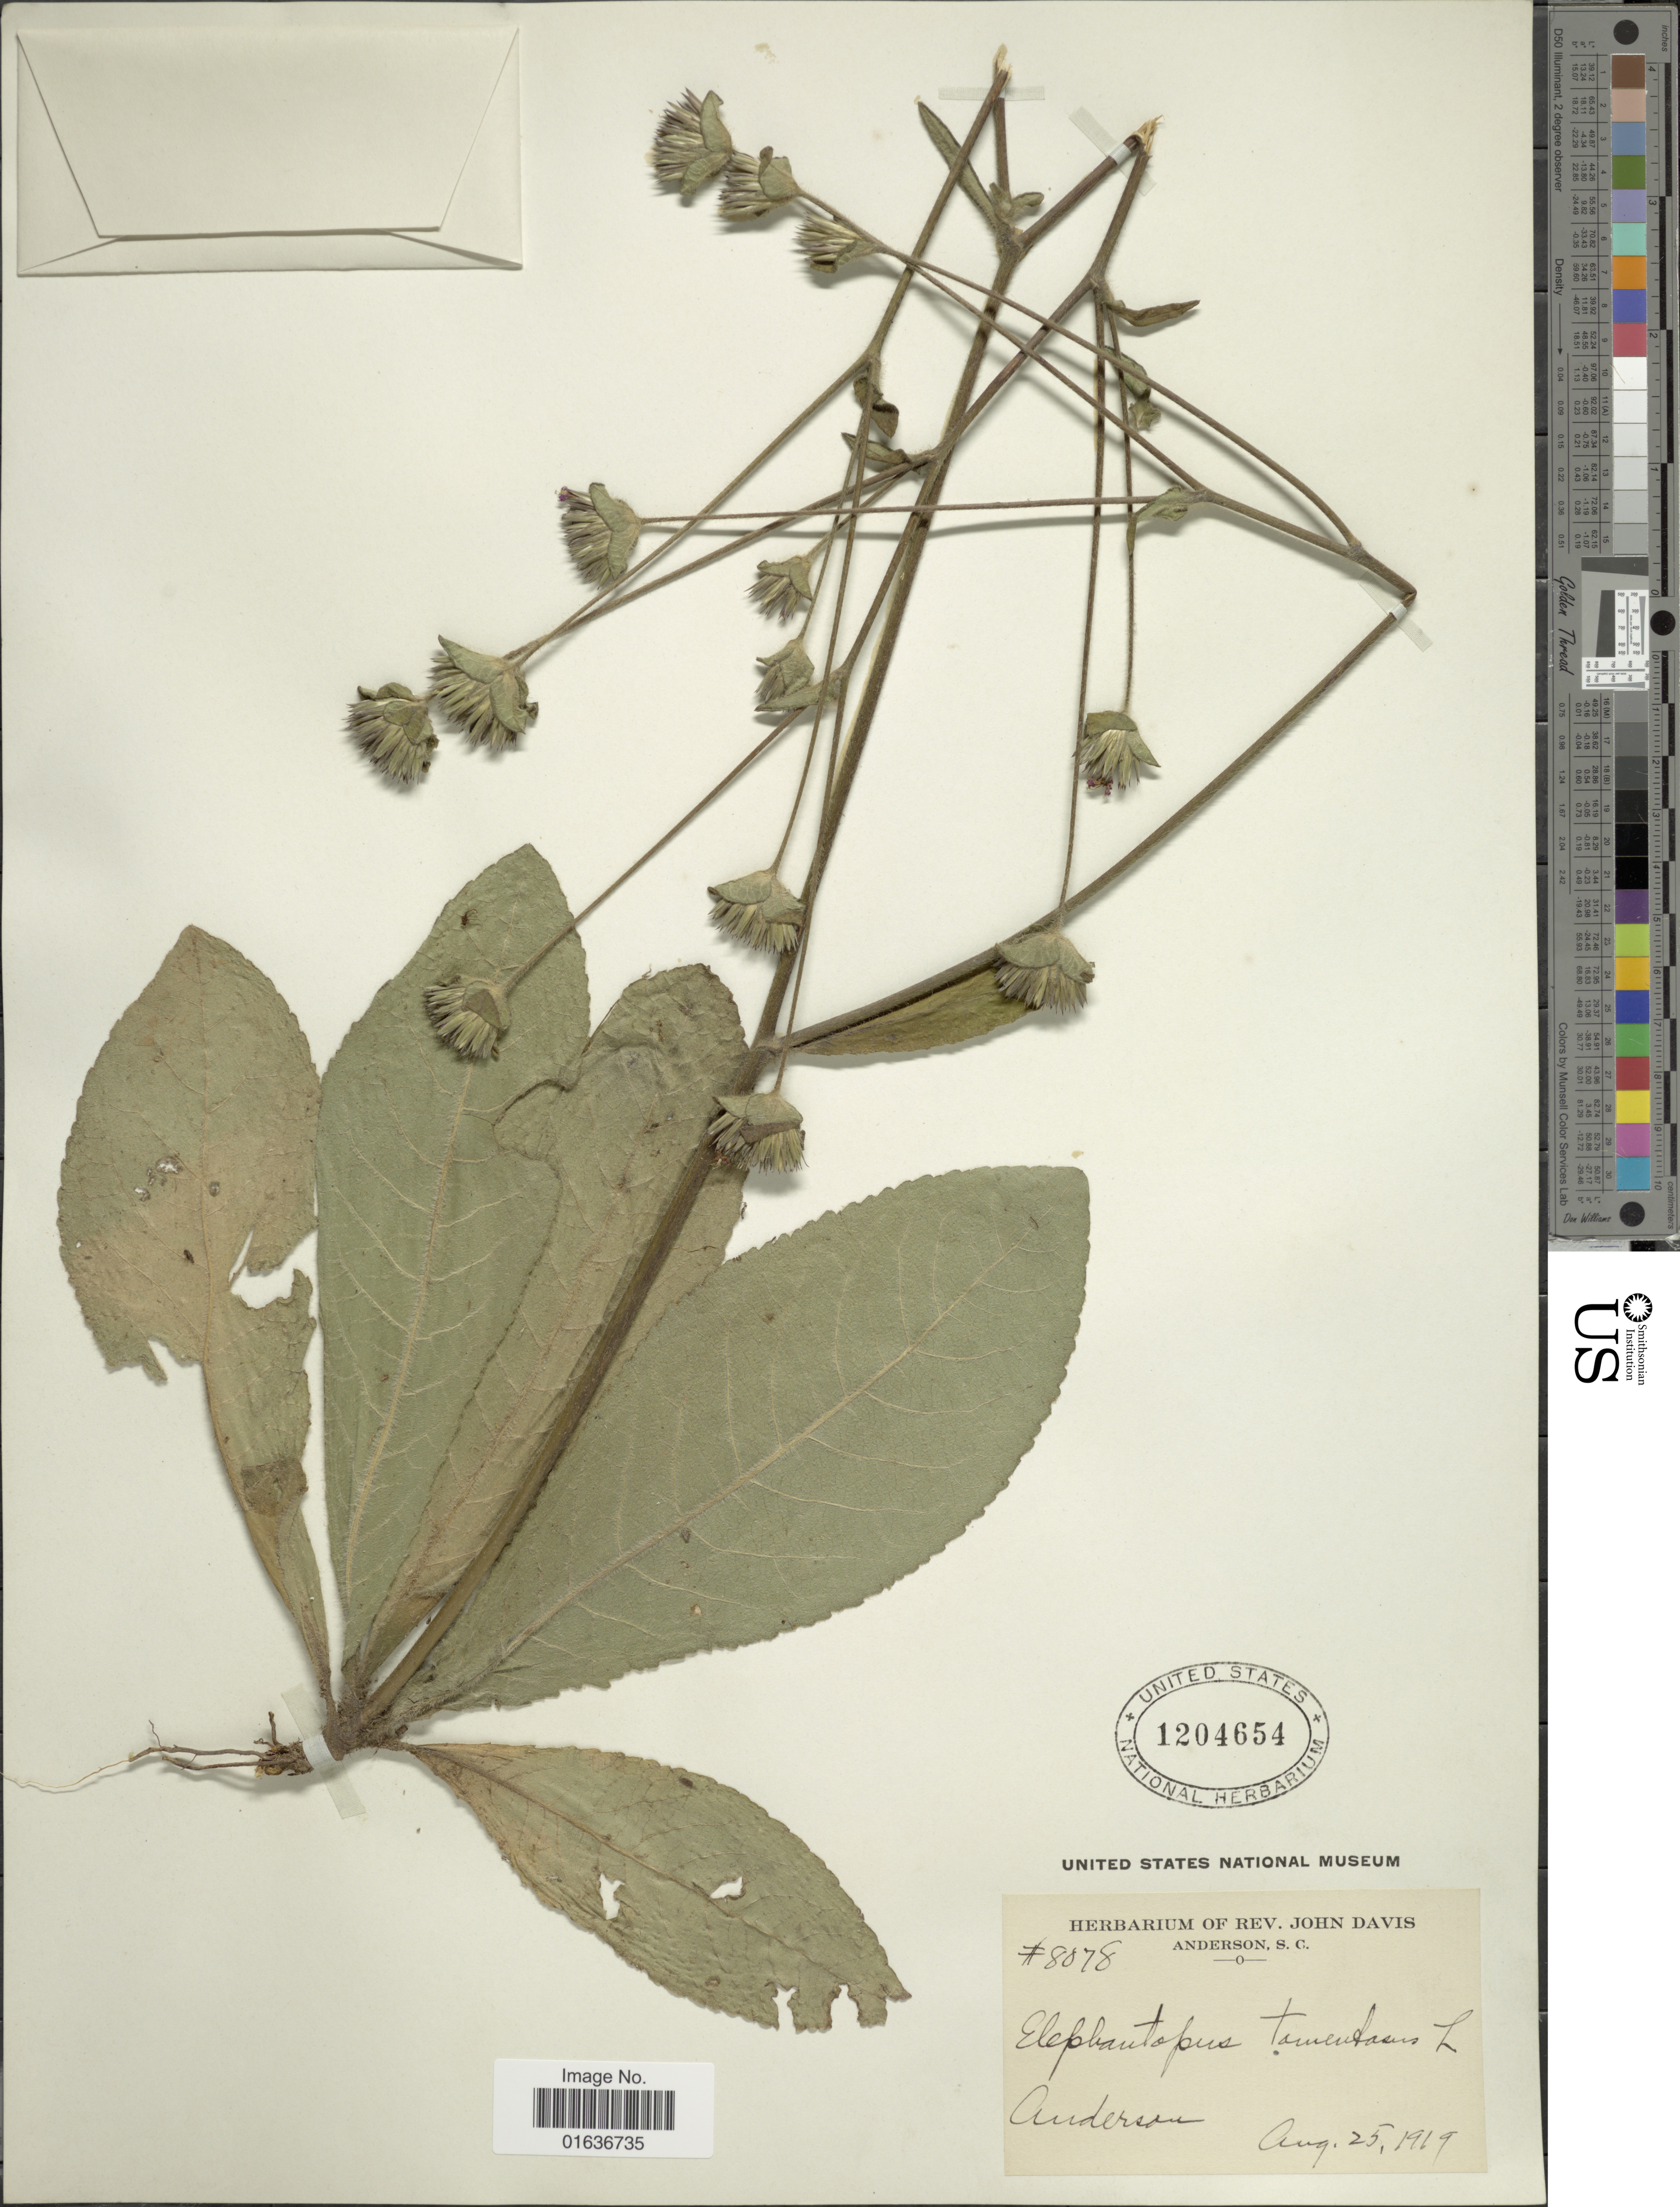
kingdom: Plantae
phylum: Tracheophyta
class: Magnoliopsida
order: Asterales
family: Asteraceae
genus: Elephantopus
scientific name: Elephantopus tomentosus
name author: L.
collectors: J. Davis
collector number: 8078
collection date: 1919-08-25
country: United States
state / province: South Carolina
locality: Anderson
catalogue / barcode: US 1204654